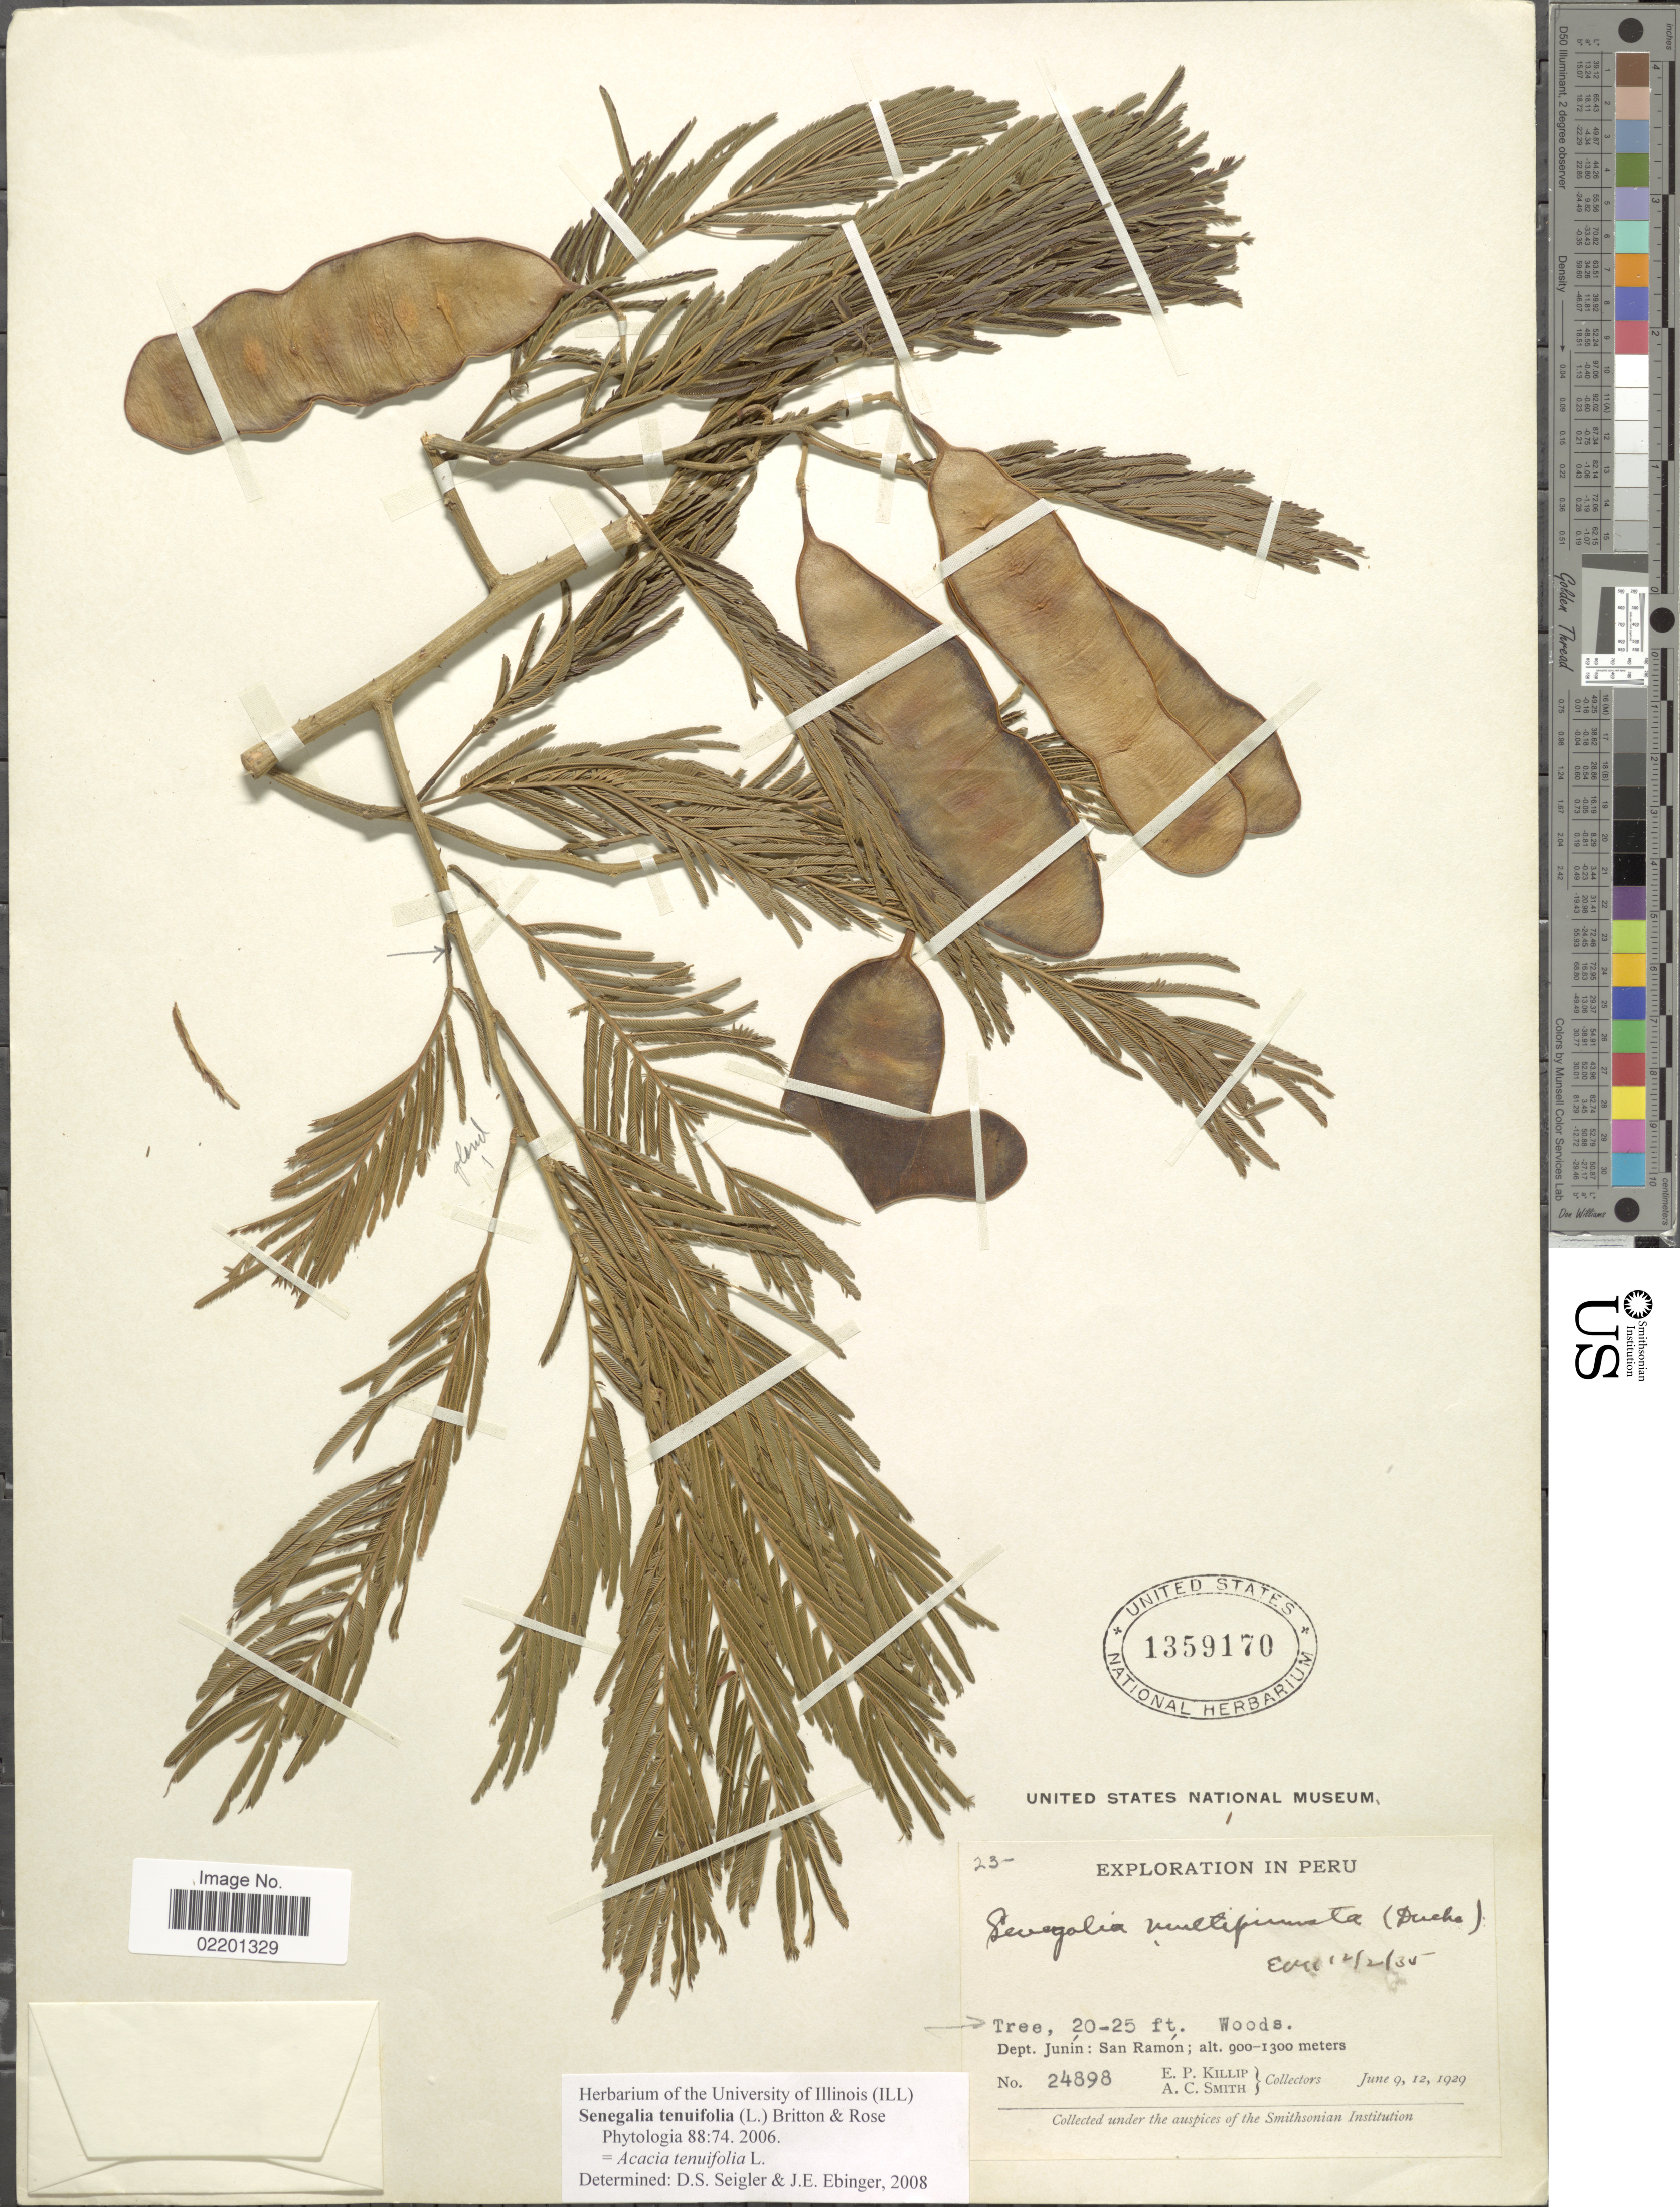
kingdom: Plantae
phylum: Tracheophyta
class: Magnoliopsida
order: Fabales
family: Fabaceae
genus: Senegalia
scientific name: Senegalia tenuifolia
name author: (L.) Britton & Rose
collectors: E. P. Killip & A. C. Smith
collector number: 24898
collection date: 1929-06-09/1929-06-12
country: Peru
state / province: Junín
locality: Dept. Junin: San Ramon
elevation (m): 900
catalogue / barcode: US 1359170